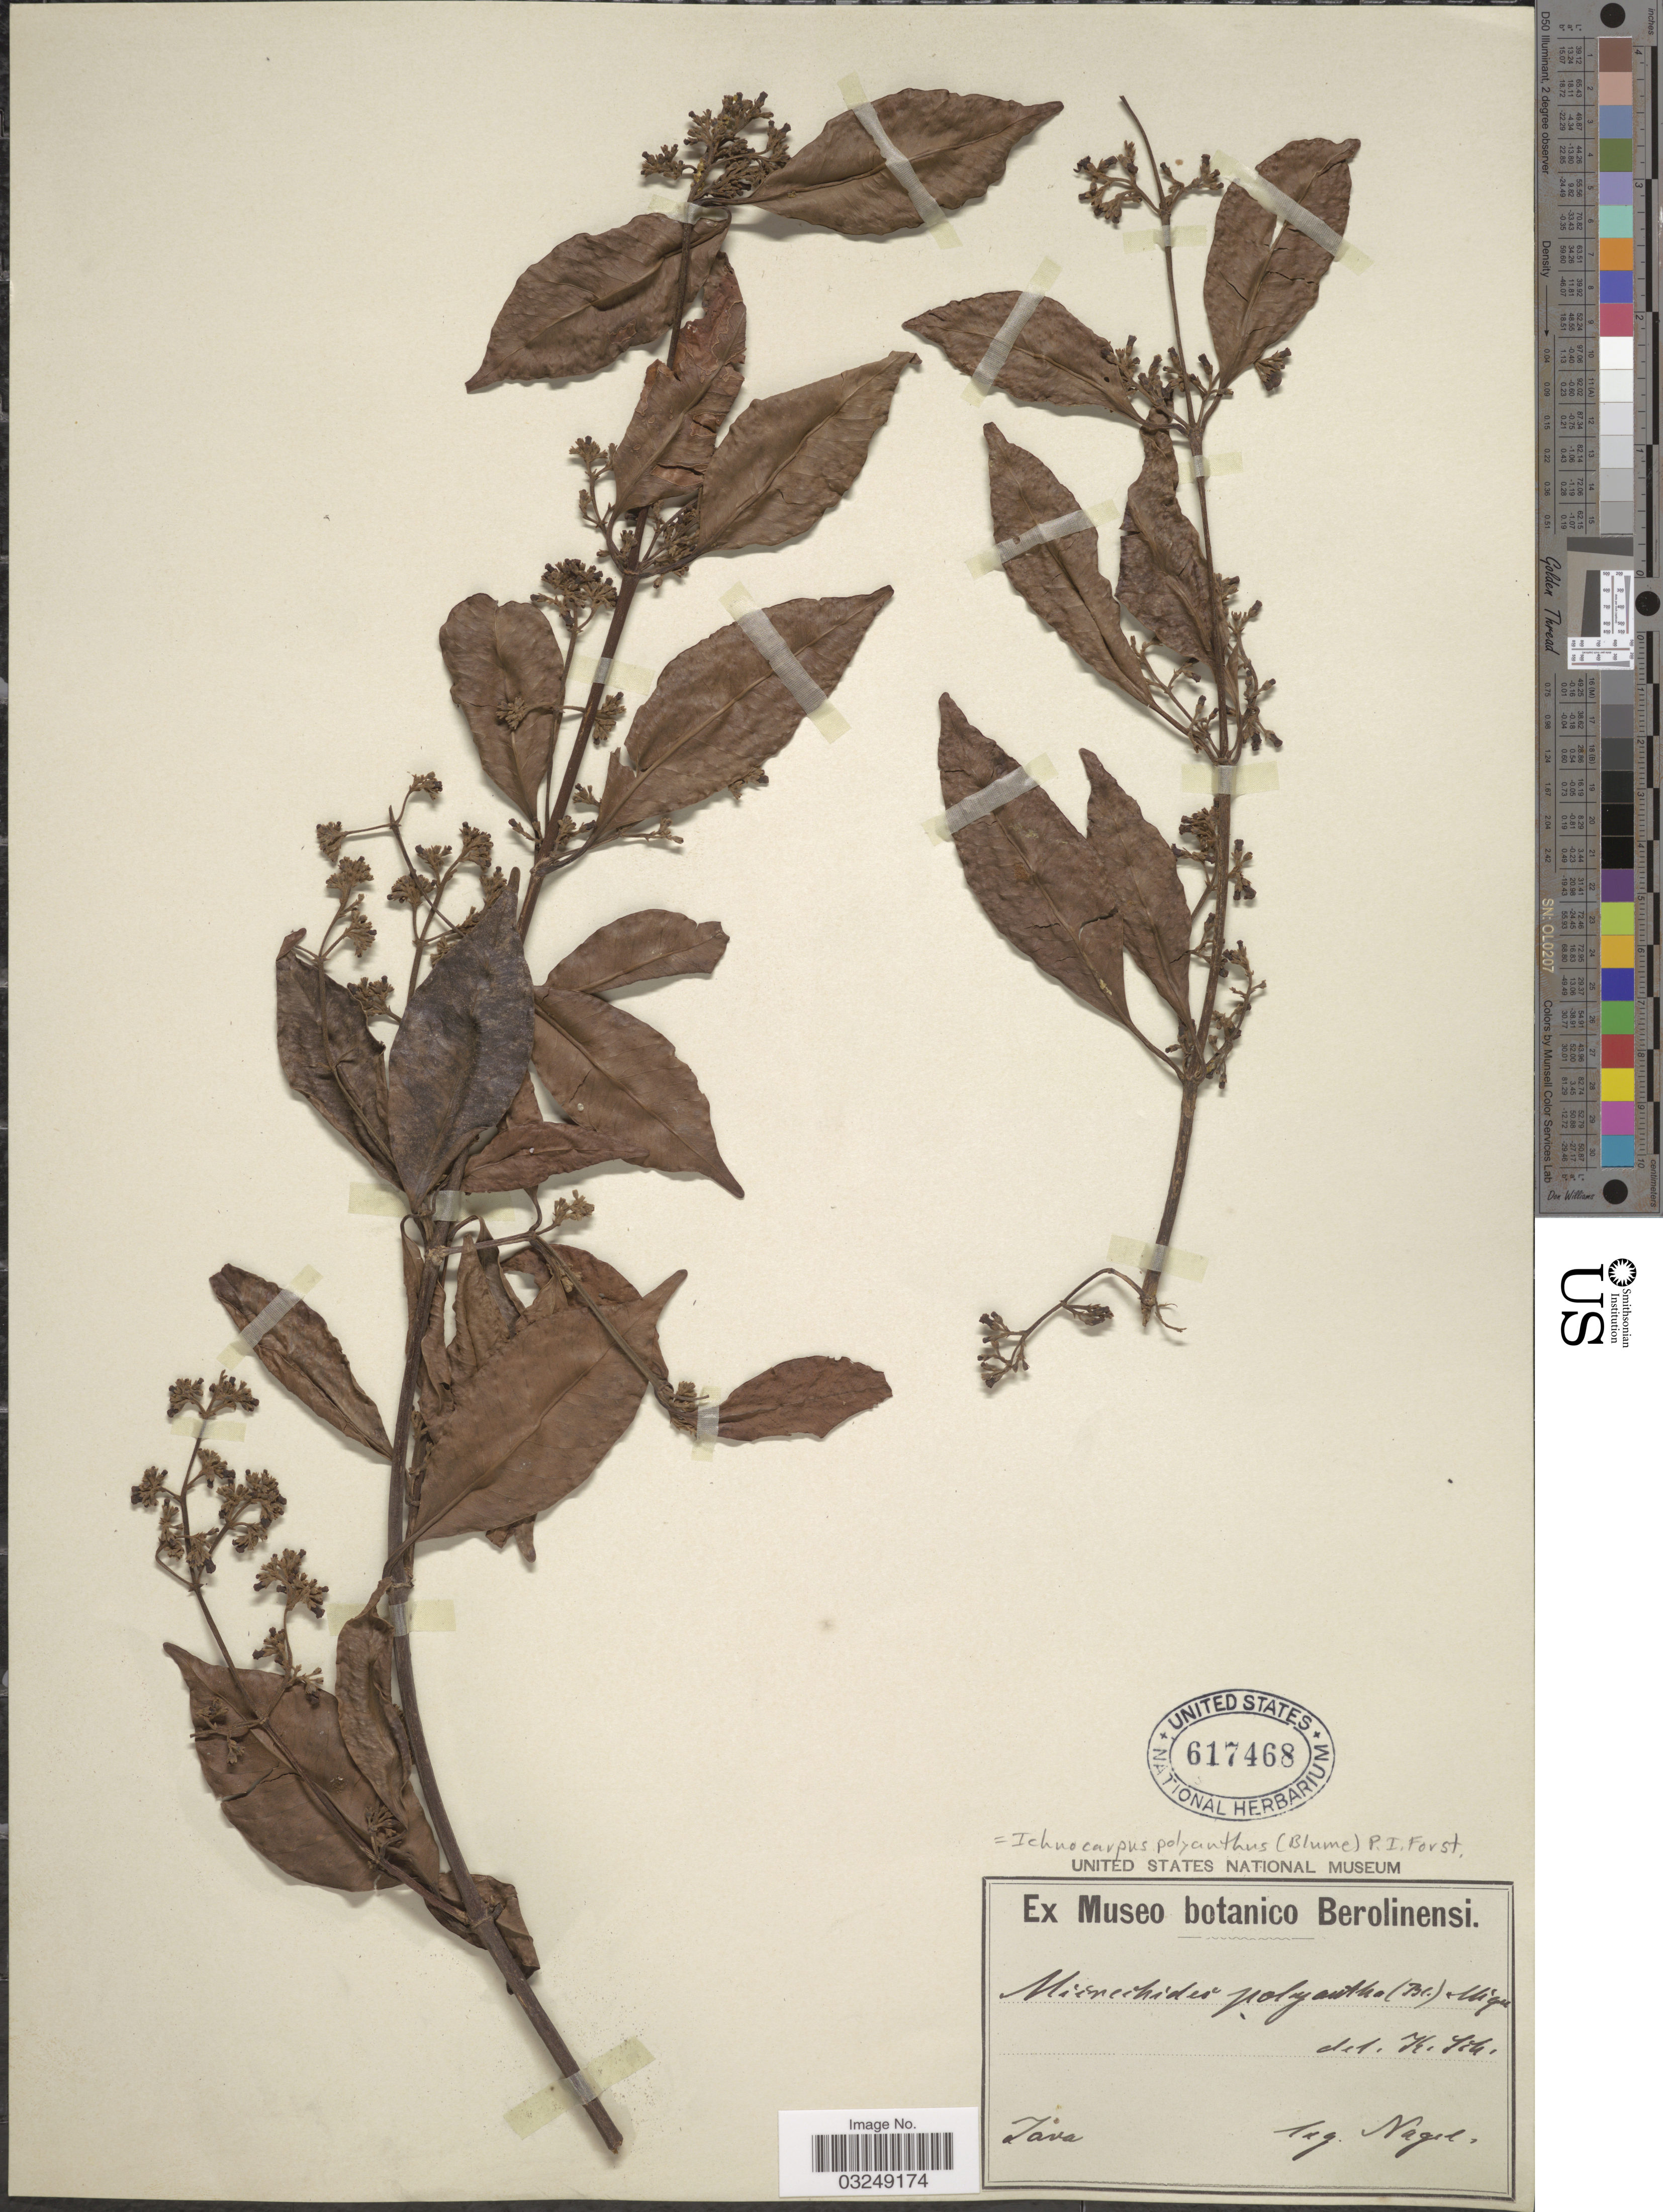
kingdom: Plantae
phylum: Tracheophyta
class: Magnoliopsida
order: Gentianales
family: Apocynaceae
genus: Ichnocarpus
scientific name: Ichnocarpus polyanthus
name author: (Blume) P.I. Forst.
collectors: Nagel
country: Indonesia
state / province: Java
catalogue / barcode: US 617468